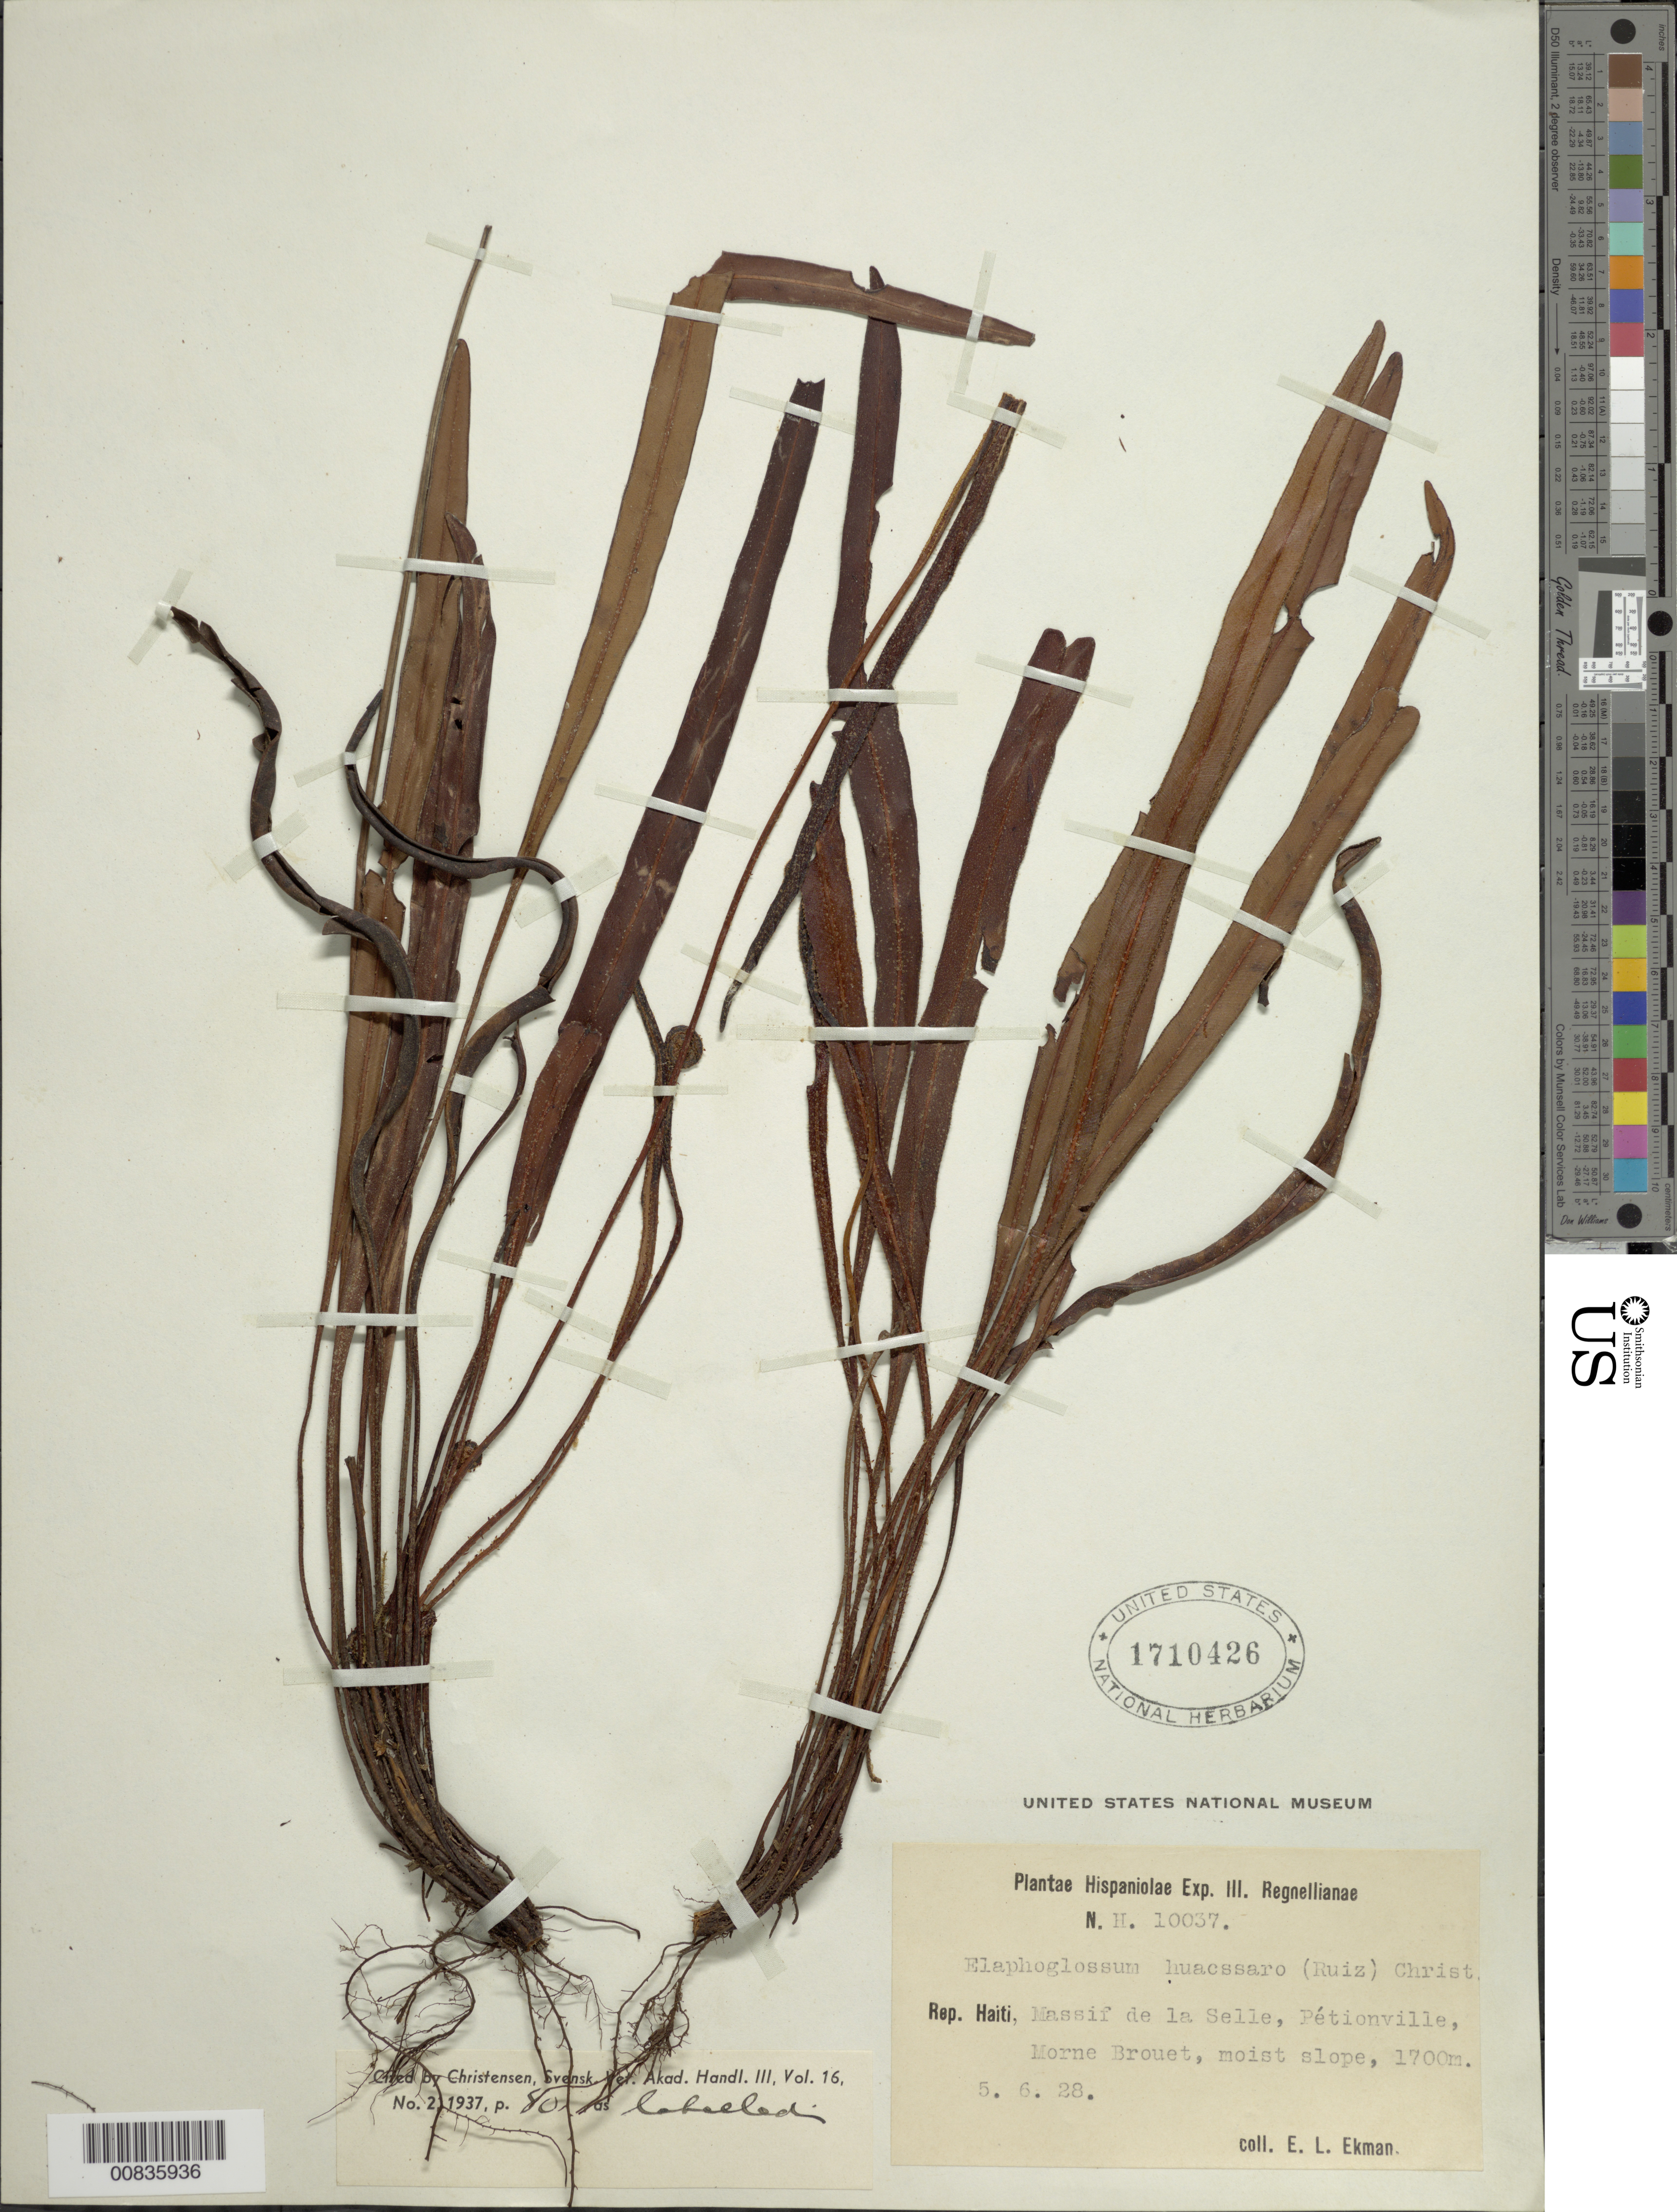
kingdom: Plantae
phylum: Tracheophyta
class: Polypodiopsida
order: Polypodiales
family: Dryopteridaceae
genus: Elaphoglossum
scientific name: Elaphoglossum huacsaro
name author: (Ruiz) Christ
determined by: Christensen, C. F. A.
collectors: E. L. Ekman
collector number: H 10037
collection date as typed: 05 Jun 1928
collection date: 1928-06-05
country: Haiti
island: Hispaniola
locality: Massif de la Selle, Pétionville, Morne Brouet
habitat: Moist slope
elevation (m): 1700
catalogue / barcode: US 1710426